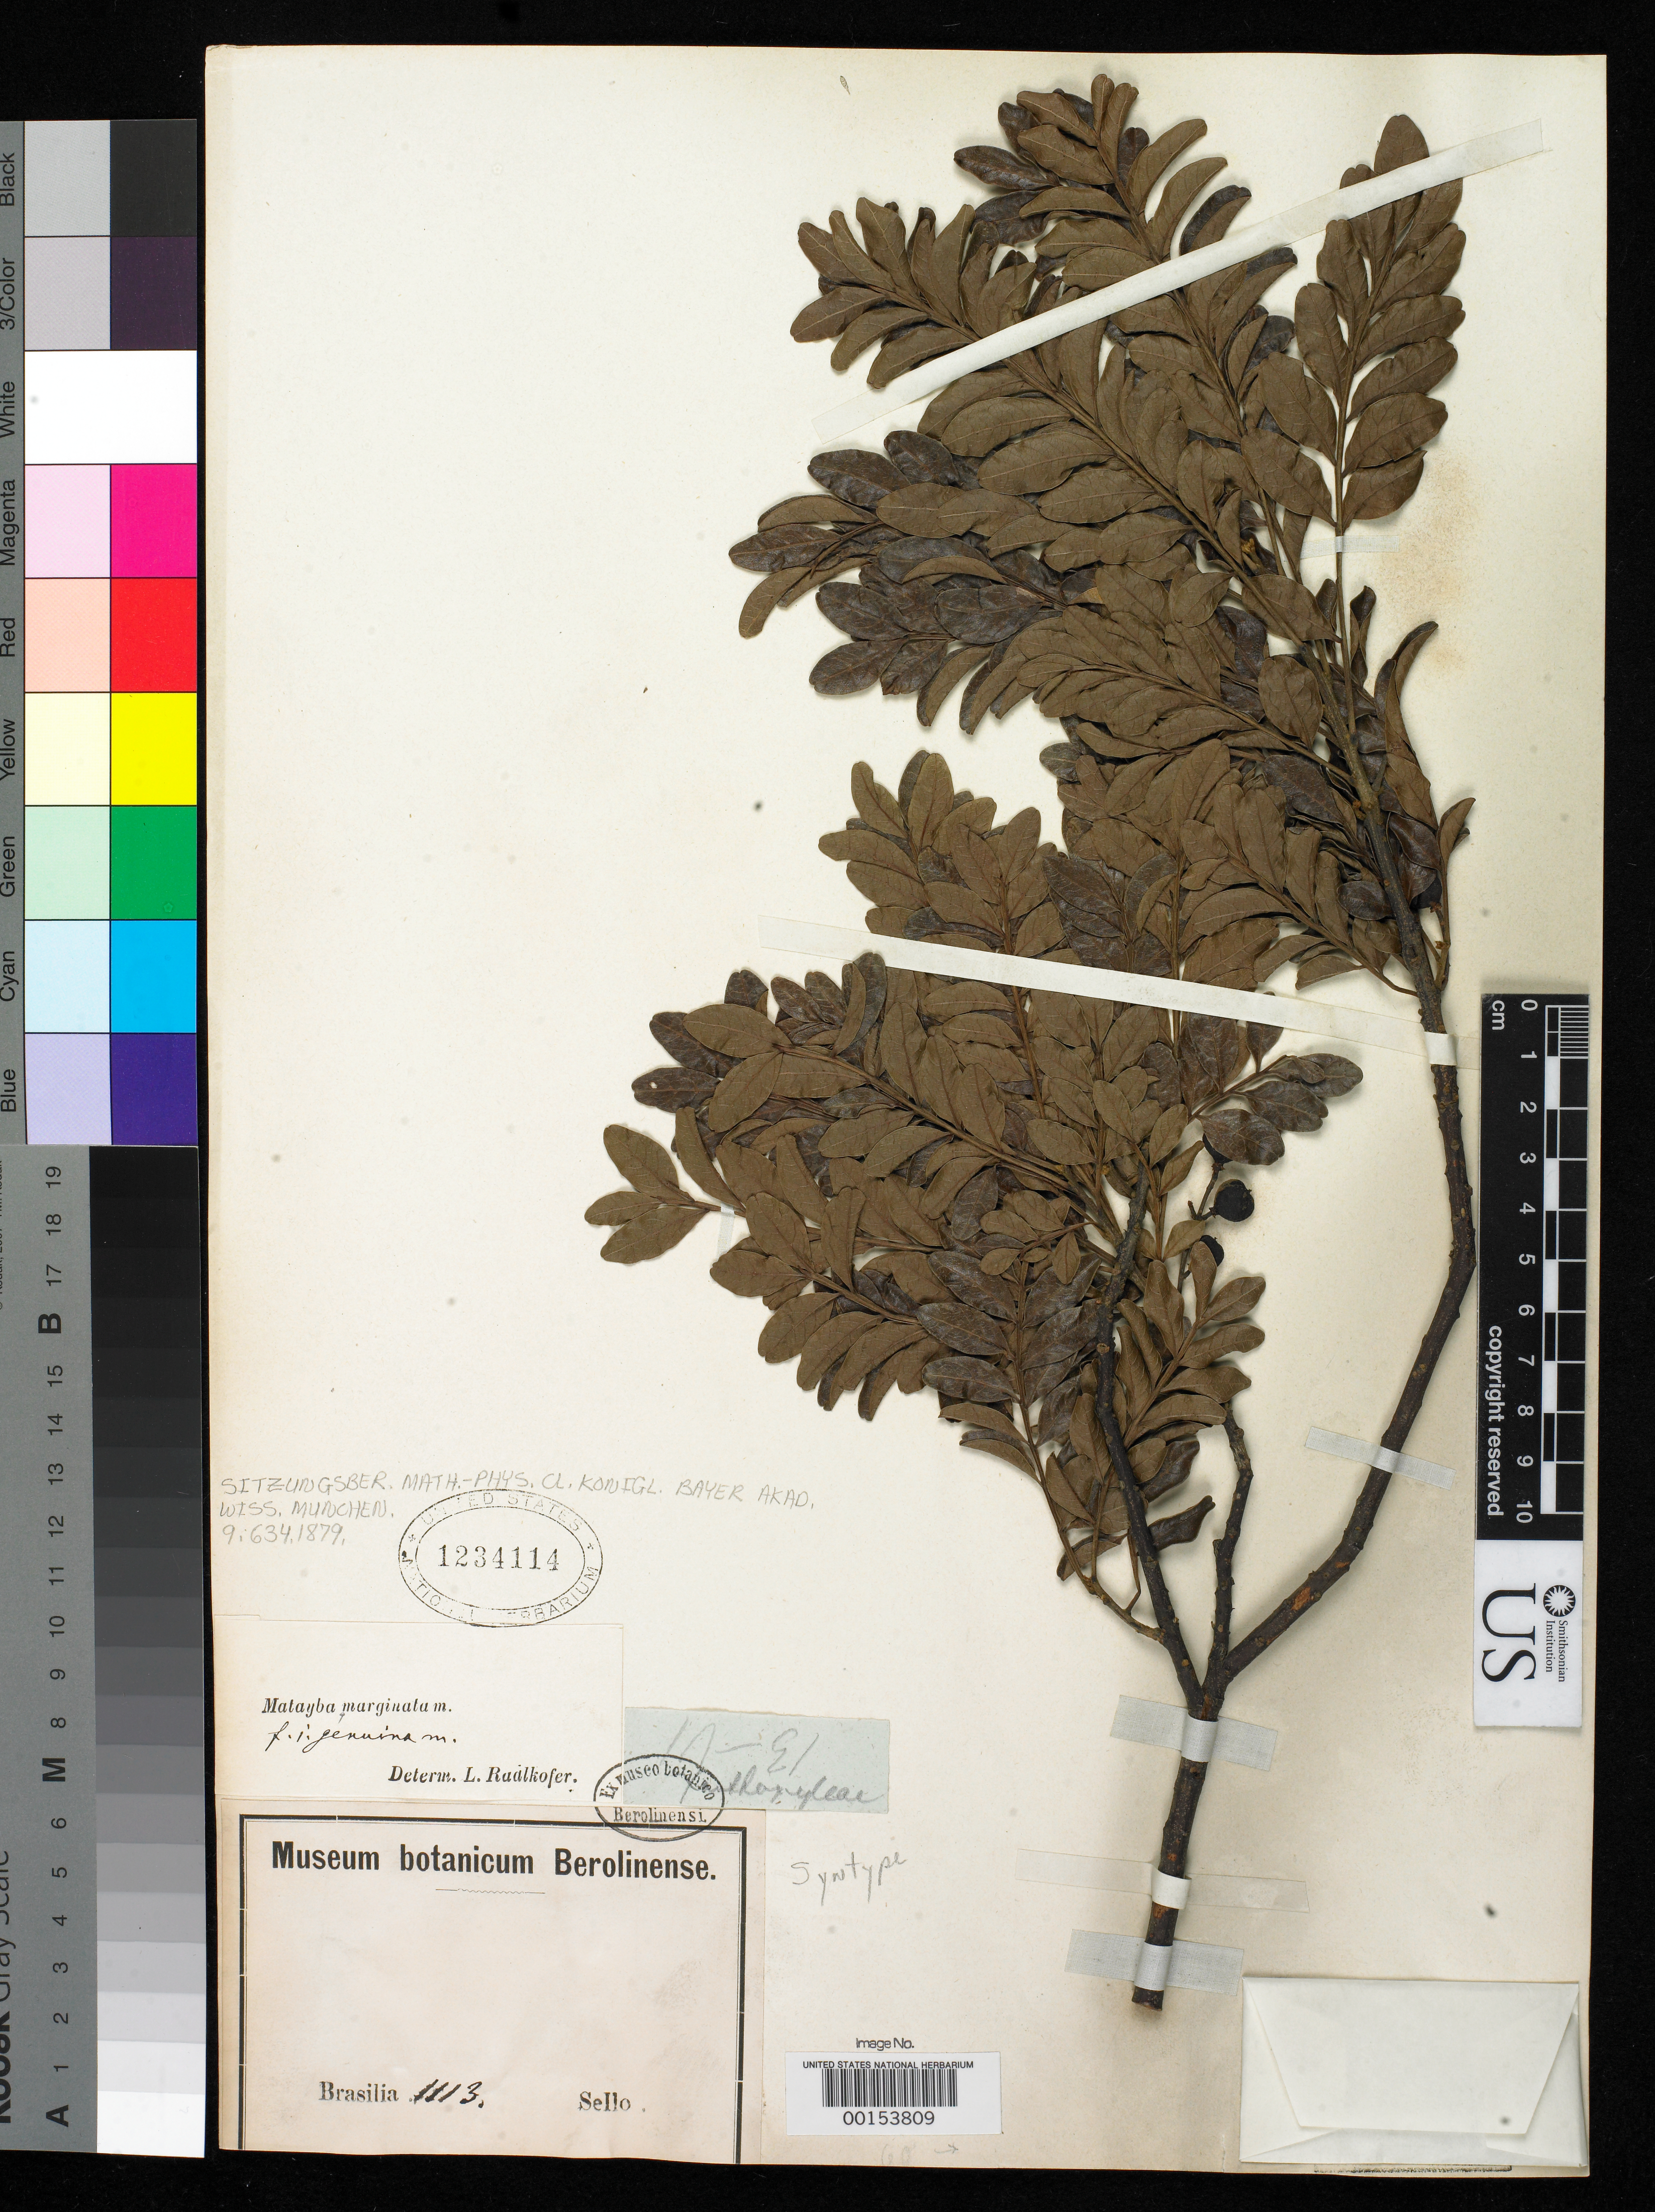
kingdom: Plantae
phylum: Tracheophyta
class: Magnoliopsida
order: Sapindales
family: Sapindaceae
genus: Matayba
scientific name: Matayba marginata f. genuina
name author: Radlk.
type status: Isosyntype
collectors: F. Sellow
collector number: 1113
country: Brazil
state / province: Minas Gerais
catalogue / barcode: US 1234114